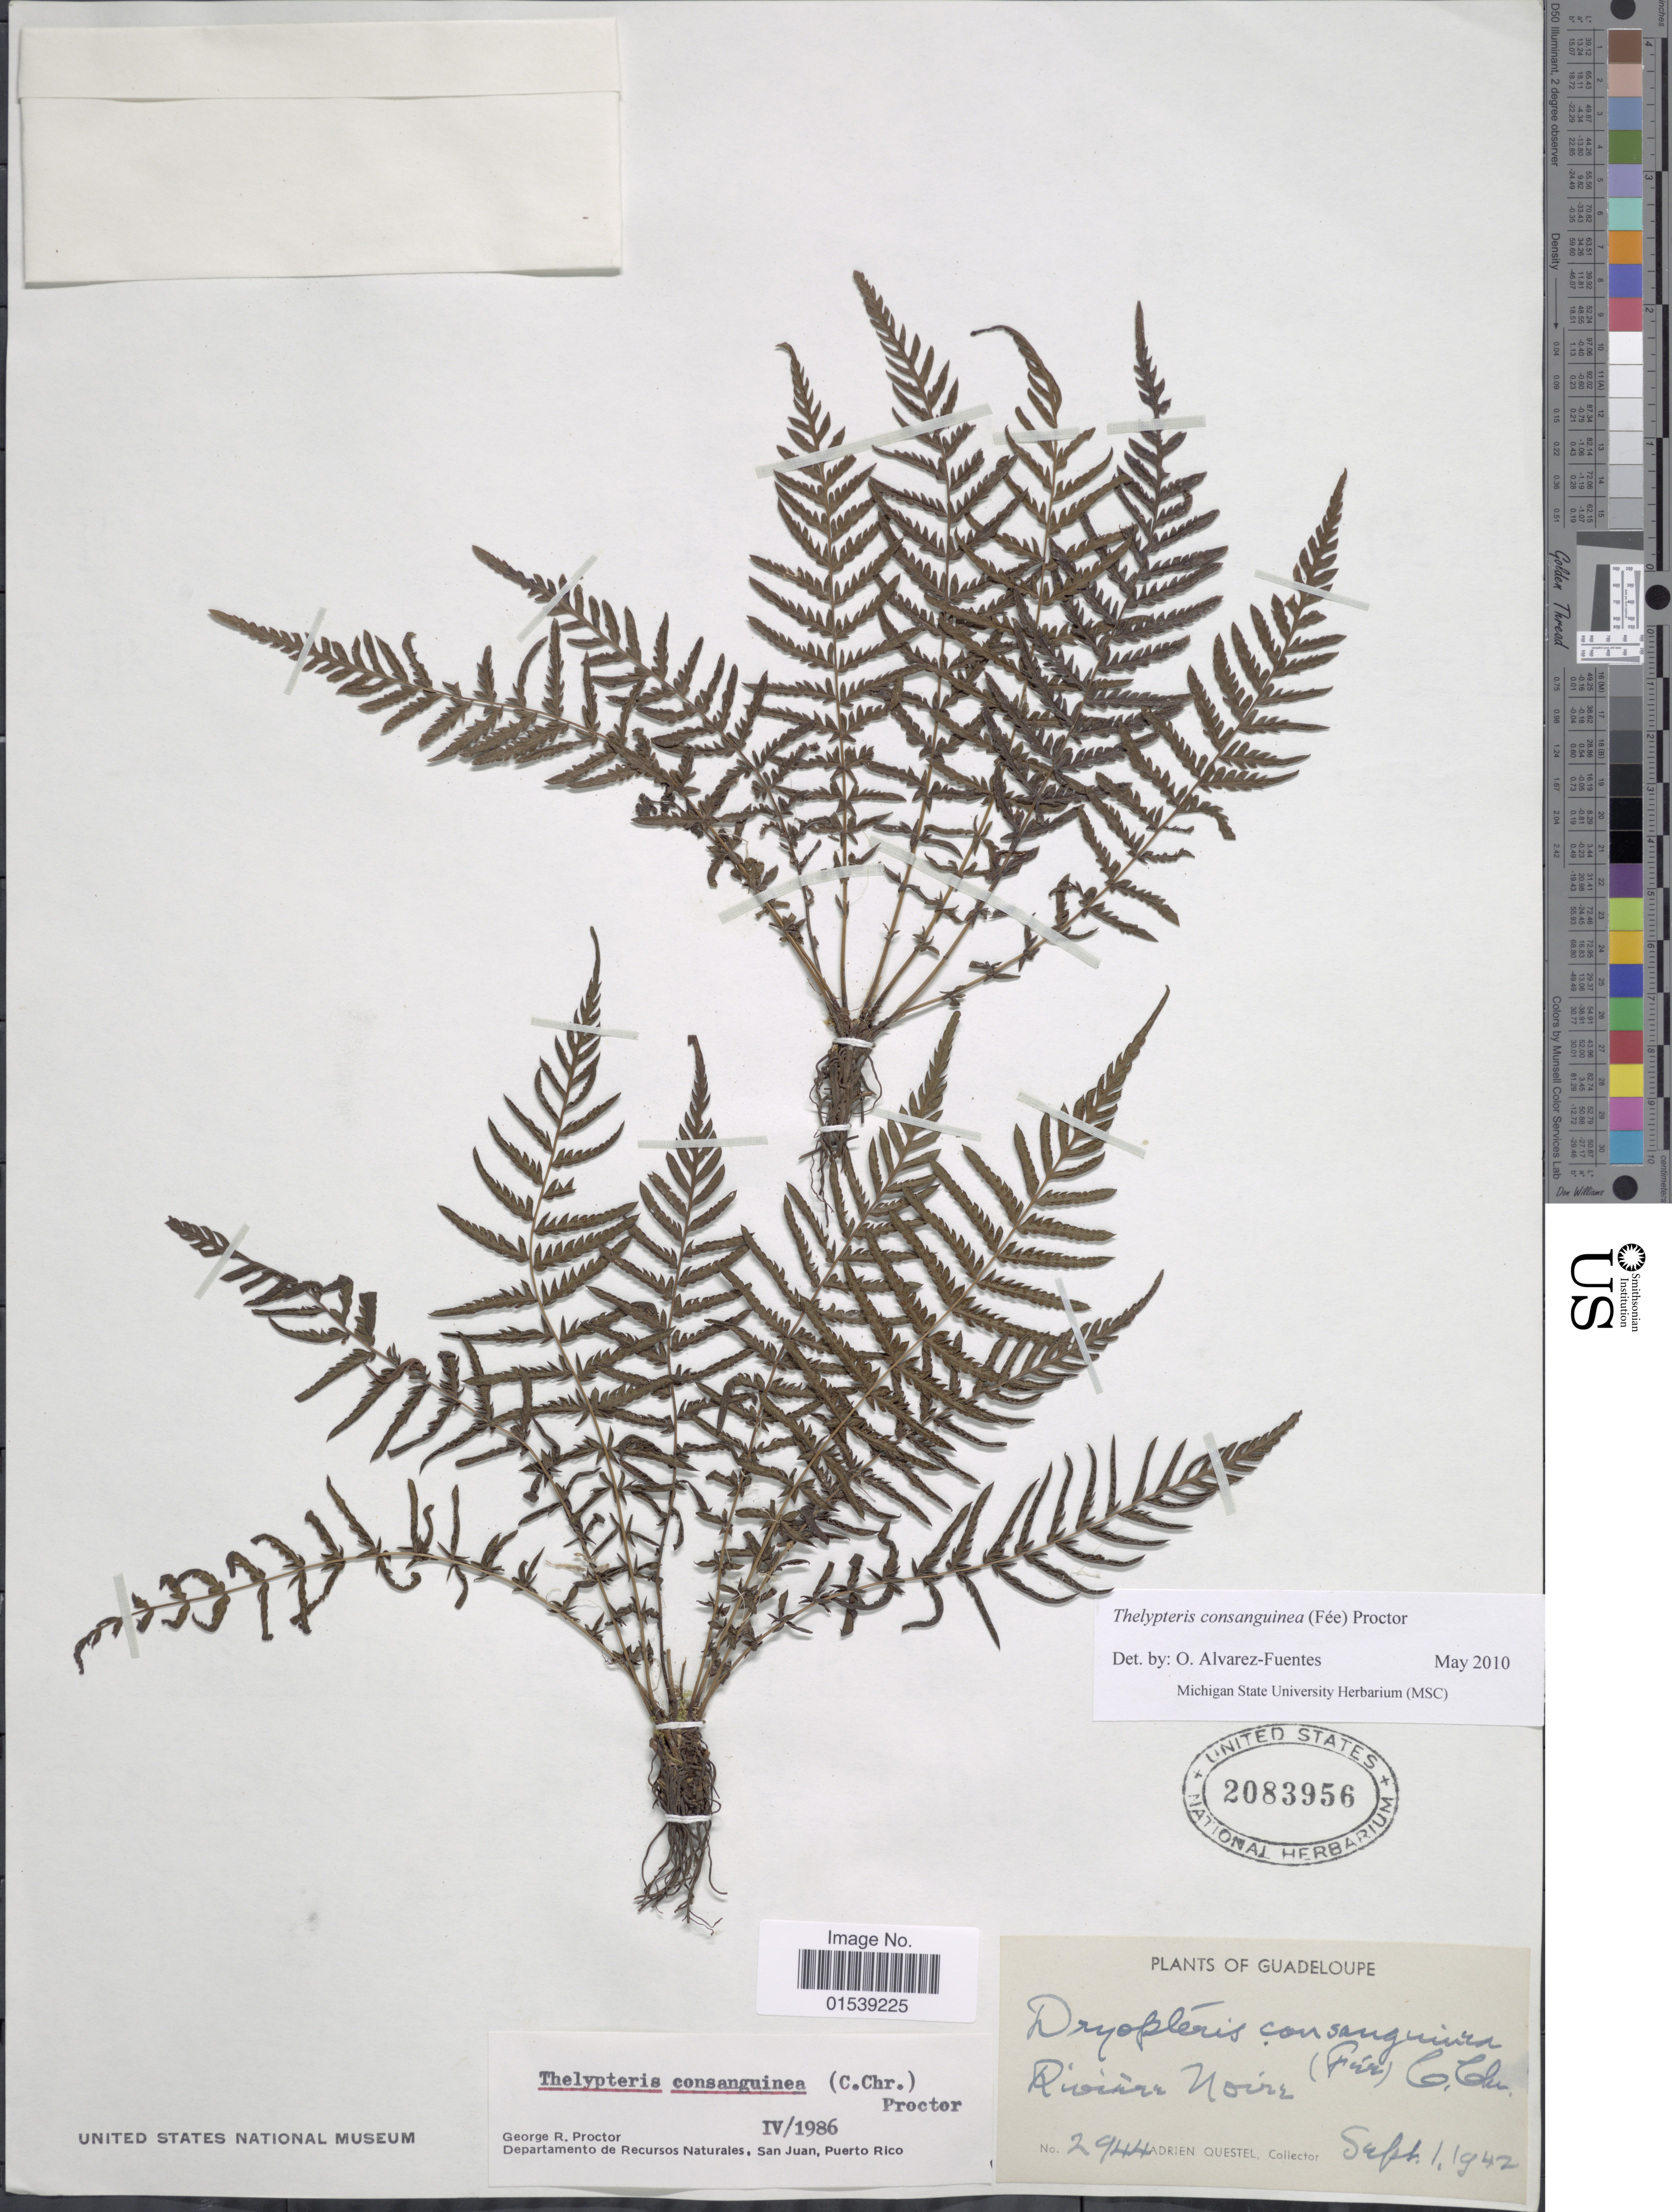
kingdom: Plantae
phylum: Tracheophyta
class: Polypodiopsida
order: Polypodiales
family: Thelypteridaceae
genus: Amauropelta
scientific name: Amauropelta consanguinea (Fée) comb. nov., ined. 2015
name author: (Fée)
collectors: A. Questel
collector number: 2944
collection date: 1942-09-01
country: Guadeloupe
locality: Riviere Noire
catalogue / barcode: US 2083956